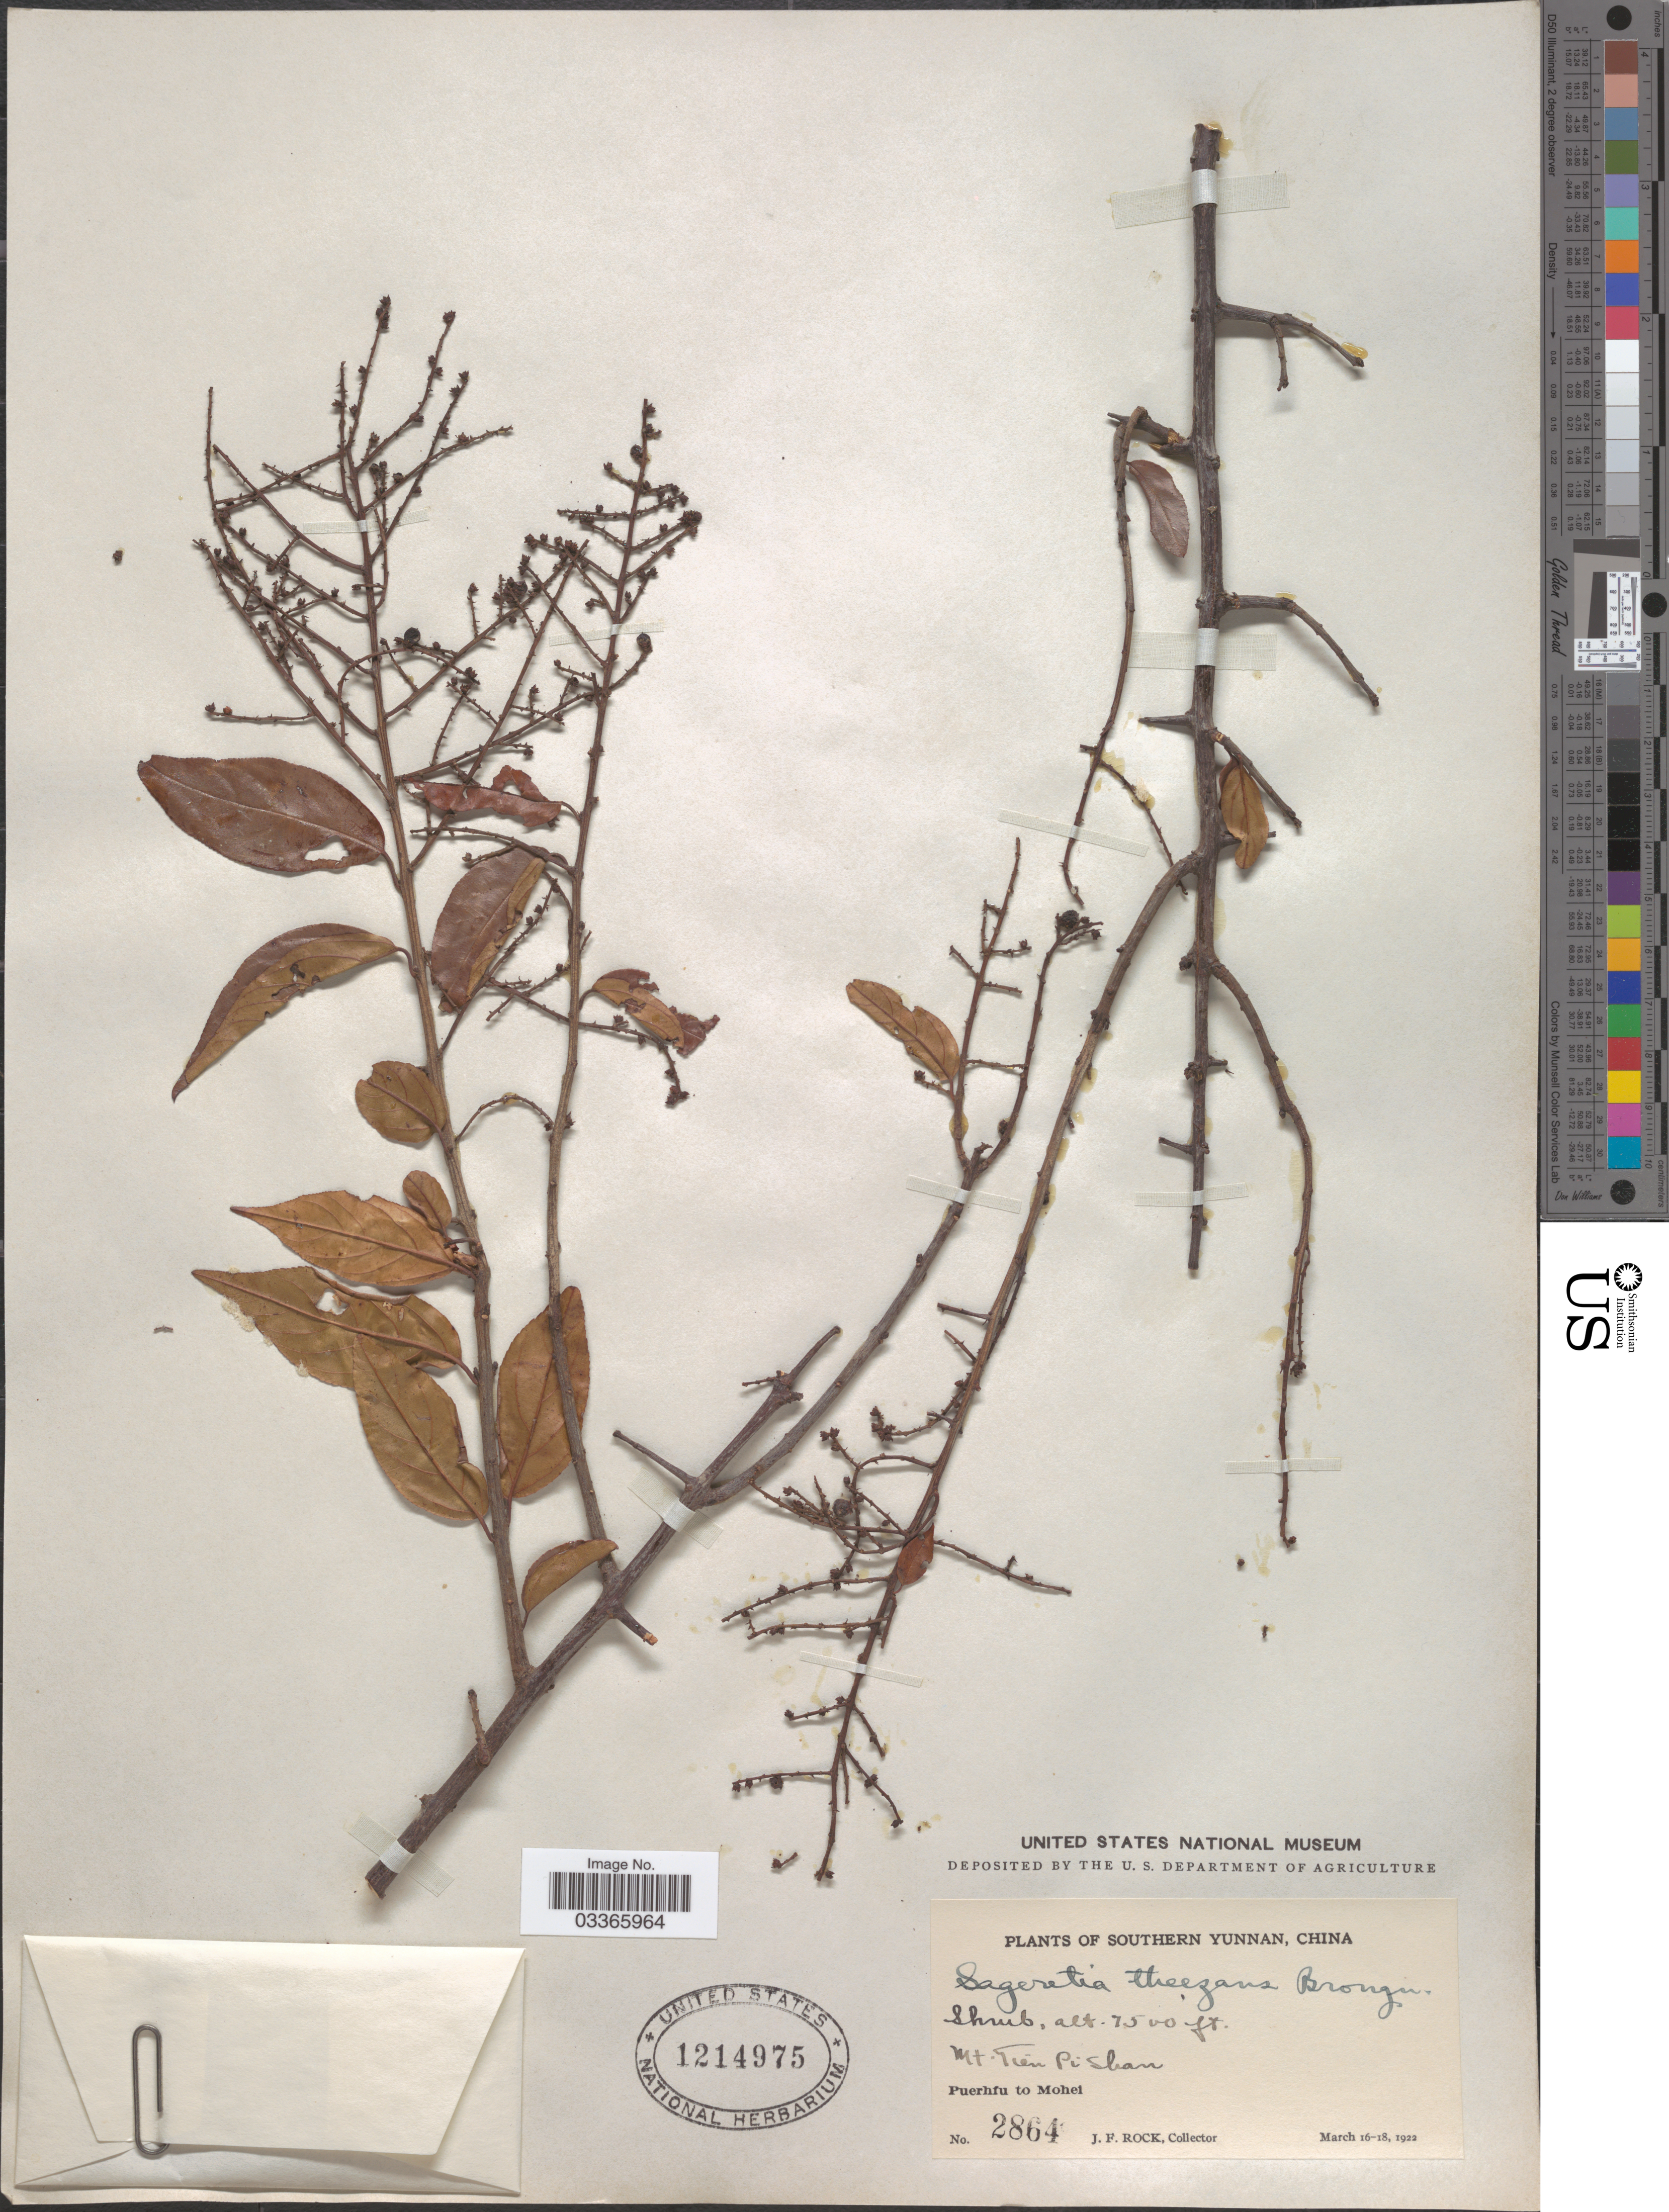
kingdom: Plantae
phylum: Tracheophyta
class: Magnoliopsida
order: Rosales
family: Rhamnaceae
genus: Sageretia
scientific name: Sageretia thea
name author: (Osbeck) M.C. Johnst.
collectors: J. Rock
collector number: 2864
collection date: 1922-03-16/1922-03-18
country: China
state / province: Yunnan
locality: Southern Yunnan, Mt. Tien Pi Shan, Puerhfu to Mohei.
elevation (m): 2286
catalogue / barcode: US 1214975